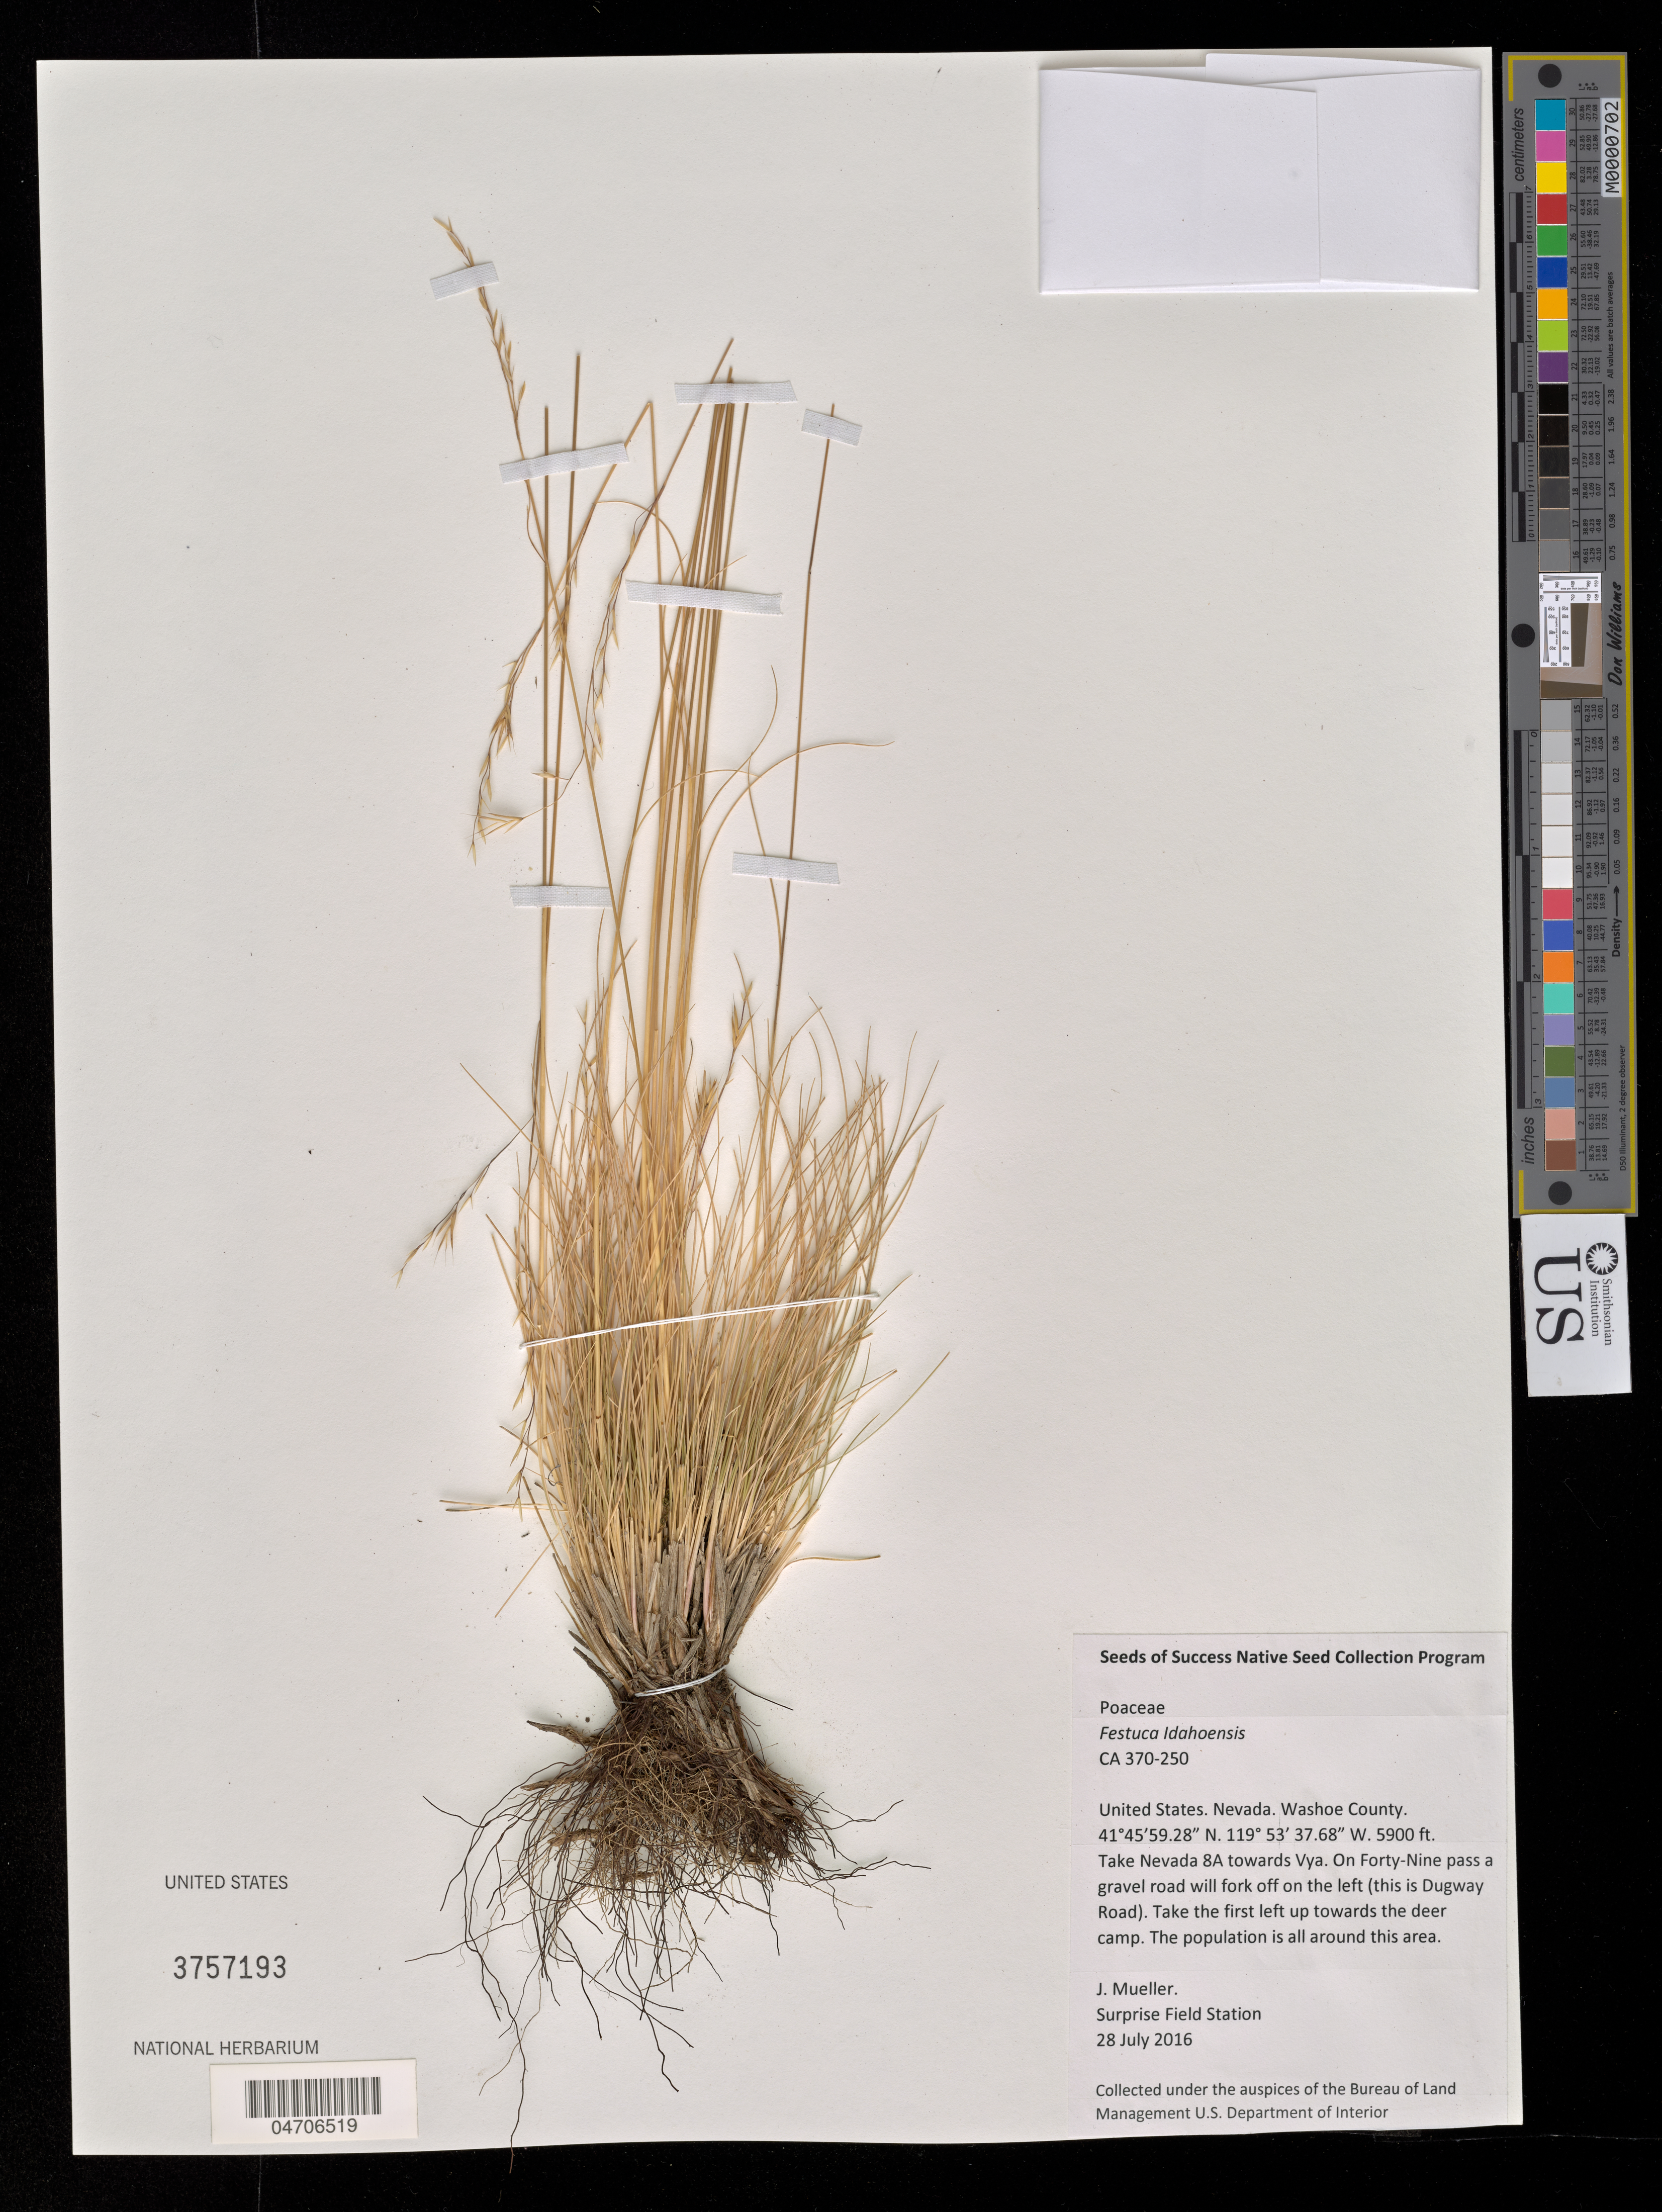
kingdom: Plantae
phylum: Tracheophyta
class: Liliopsida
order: Poales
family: Poaceae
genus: Festuca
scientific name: Festuca idahoensis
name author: Elmer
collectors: J. Mueller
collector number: CA370-250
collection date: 2016-07-28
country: United States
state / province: Nevada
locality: Washoe County. Take Nevada 8A towards Vya. On Forty-Nine pass a gravel road will fork off on the left (this is Dugway Road). Take the first left up towards the deer camp.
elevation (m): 1798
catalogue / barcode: US 3757193